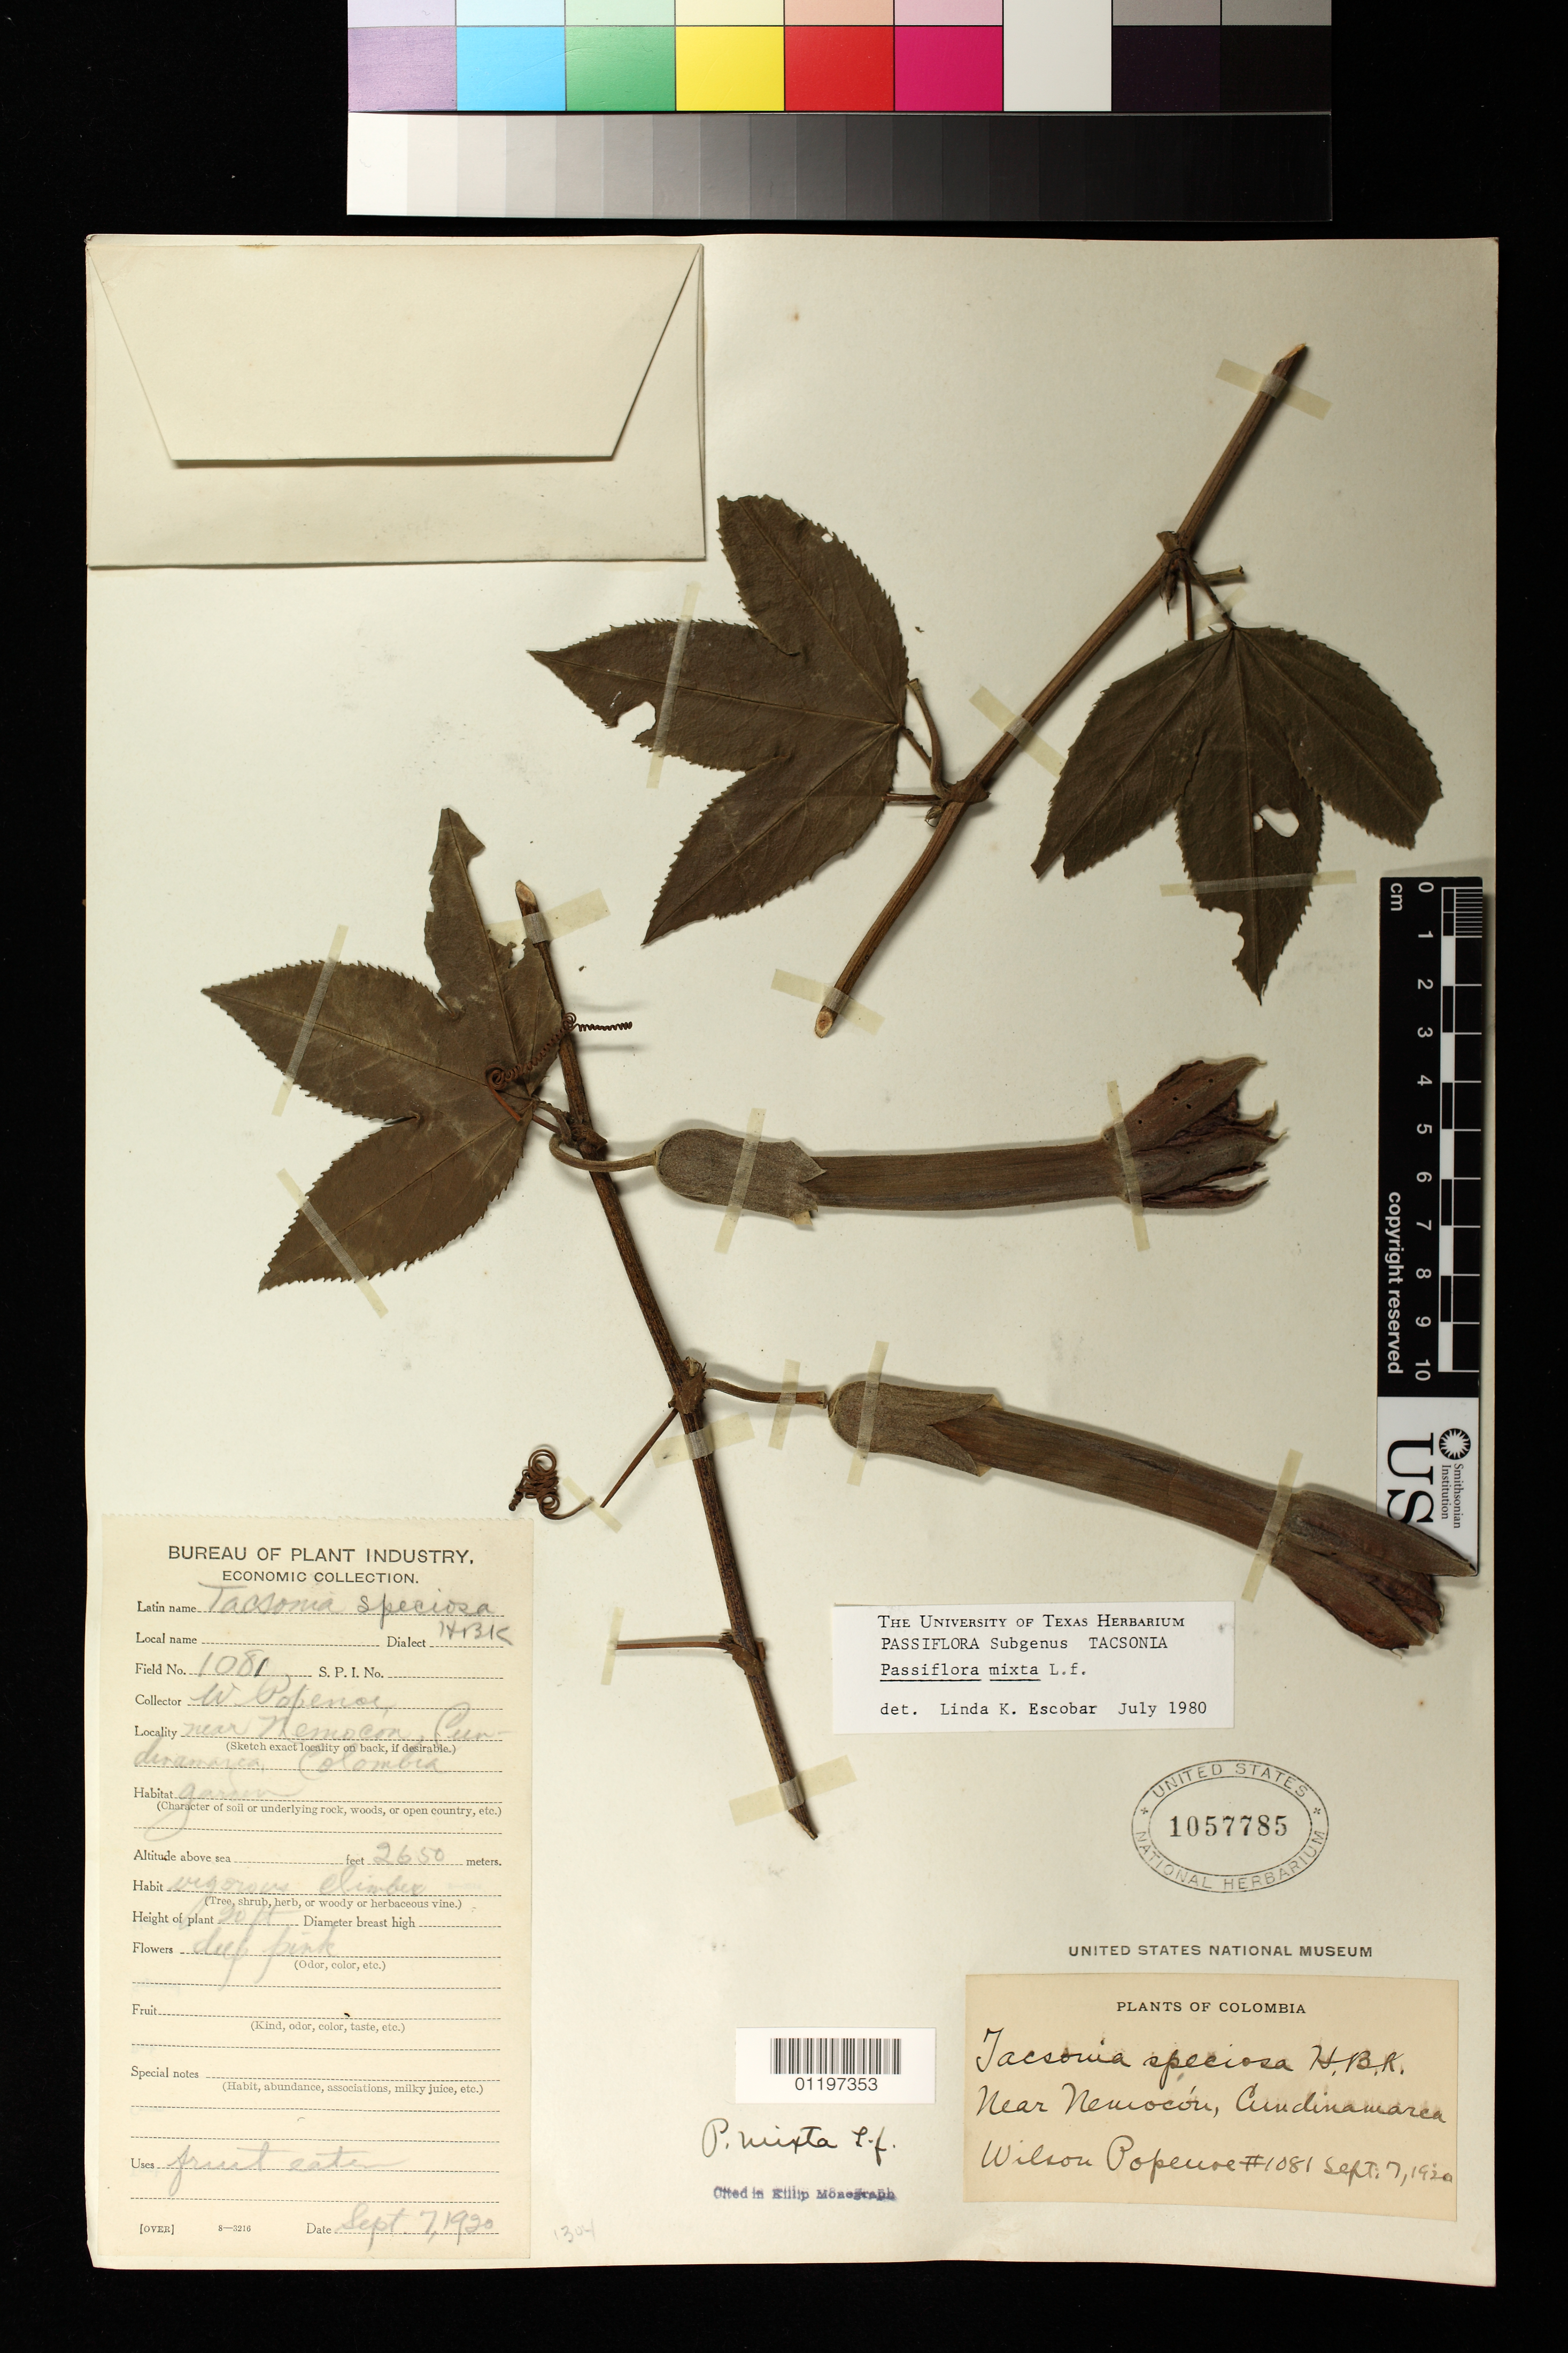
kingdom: Plantae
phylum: Tracheophyta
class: Magnoliopsida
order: Malpighiales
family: Passifloraceae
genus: Passiflora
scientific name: Passiflora mixta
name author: L. f.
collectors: W. Popenoe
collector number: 1081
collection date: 1920-09-07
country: Colombia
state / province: Cundinamarca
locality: near Nemocón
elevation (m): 2650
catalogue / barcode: US 1057785